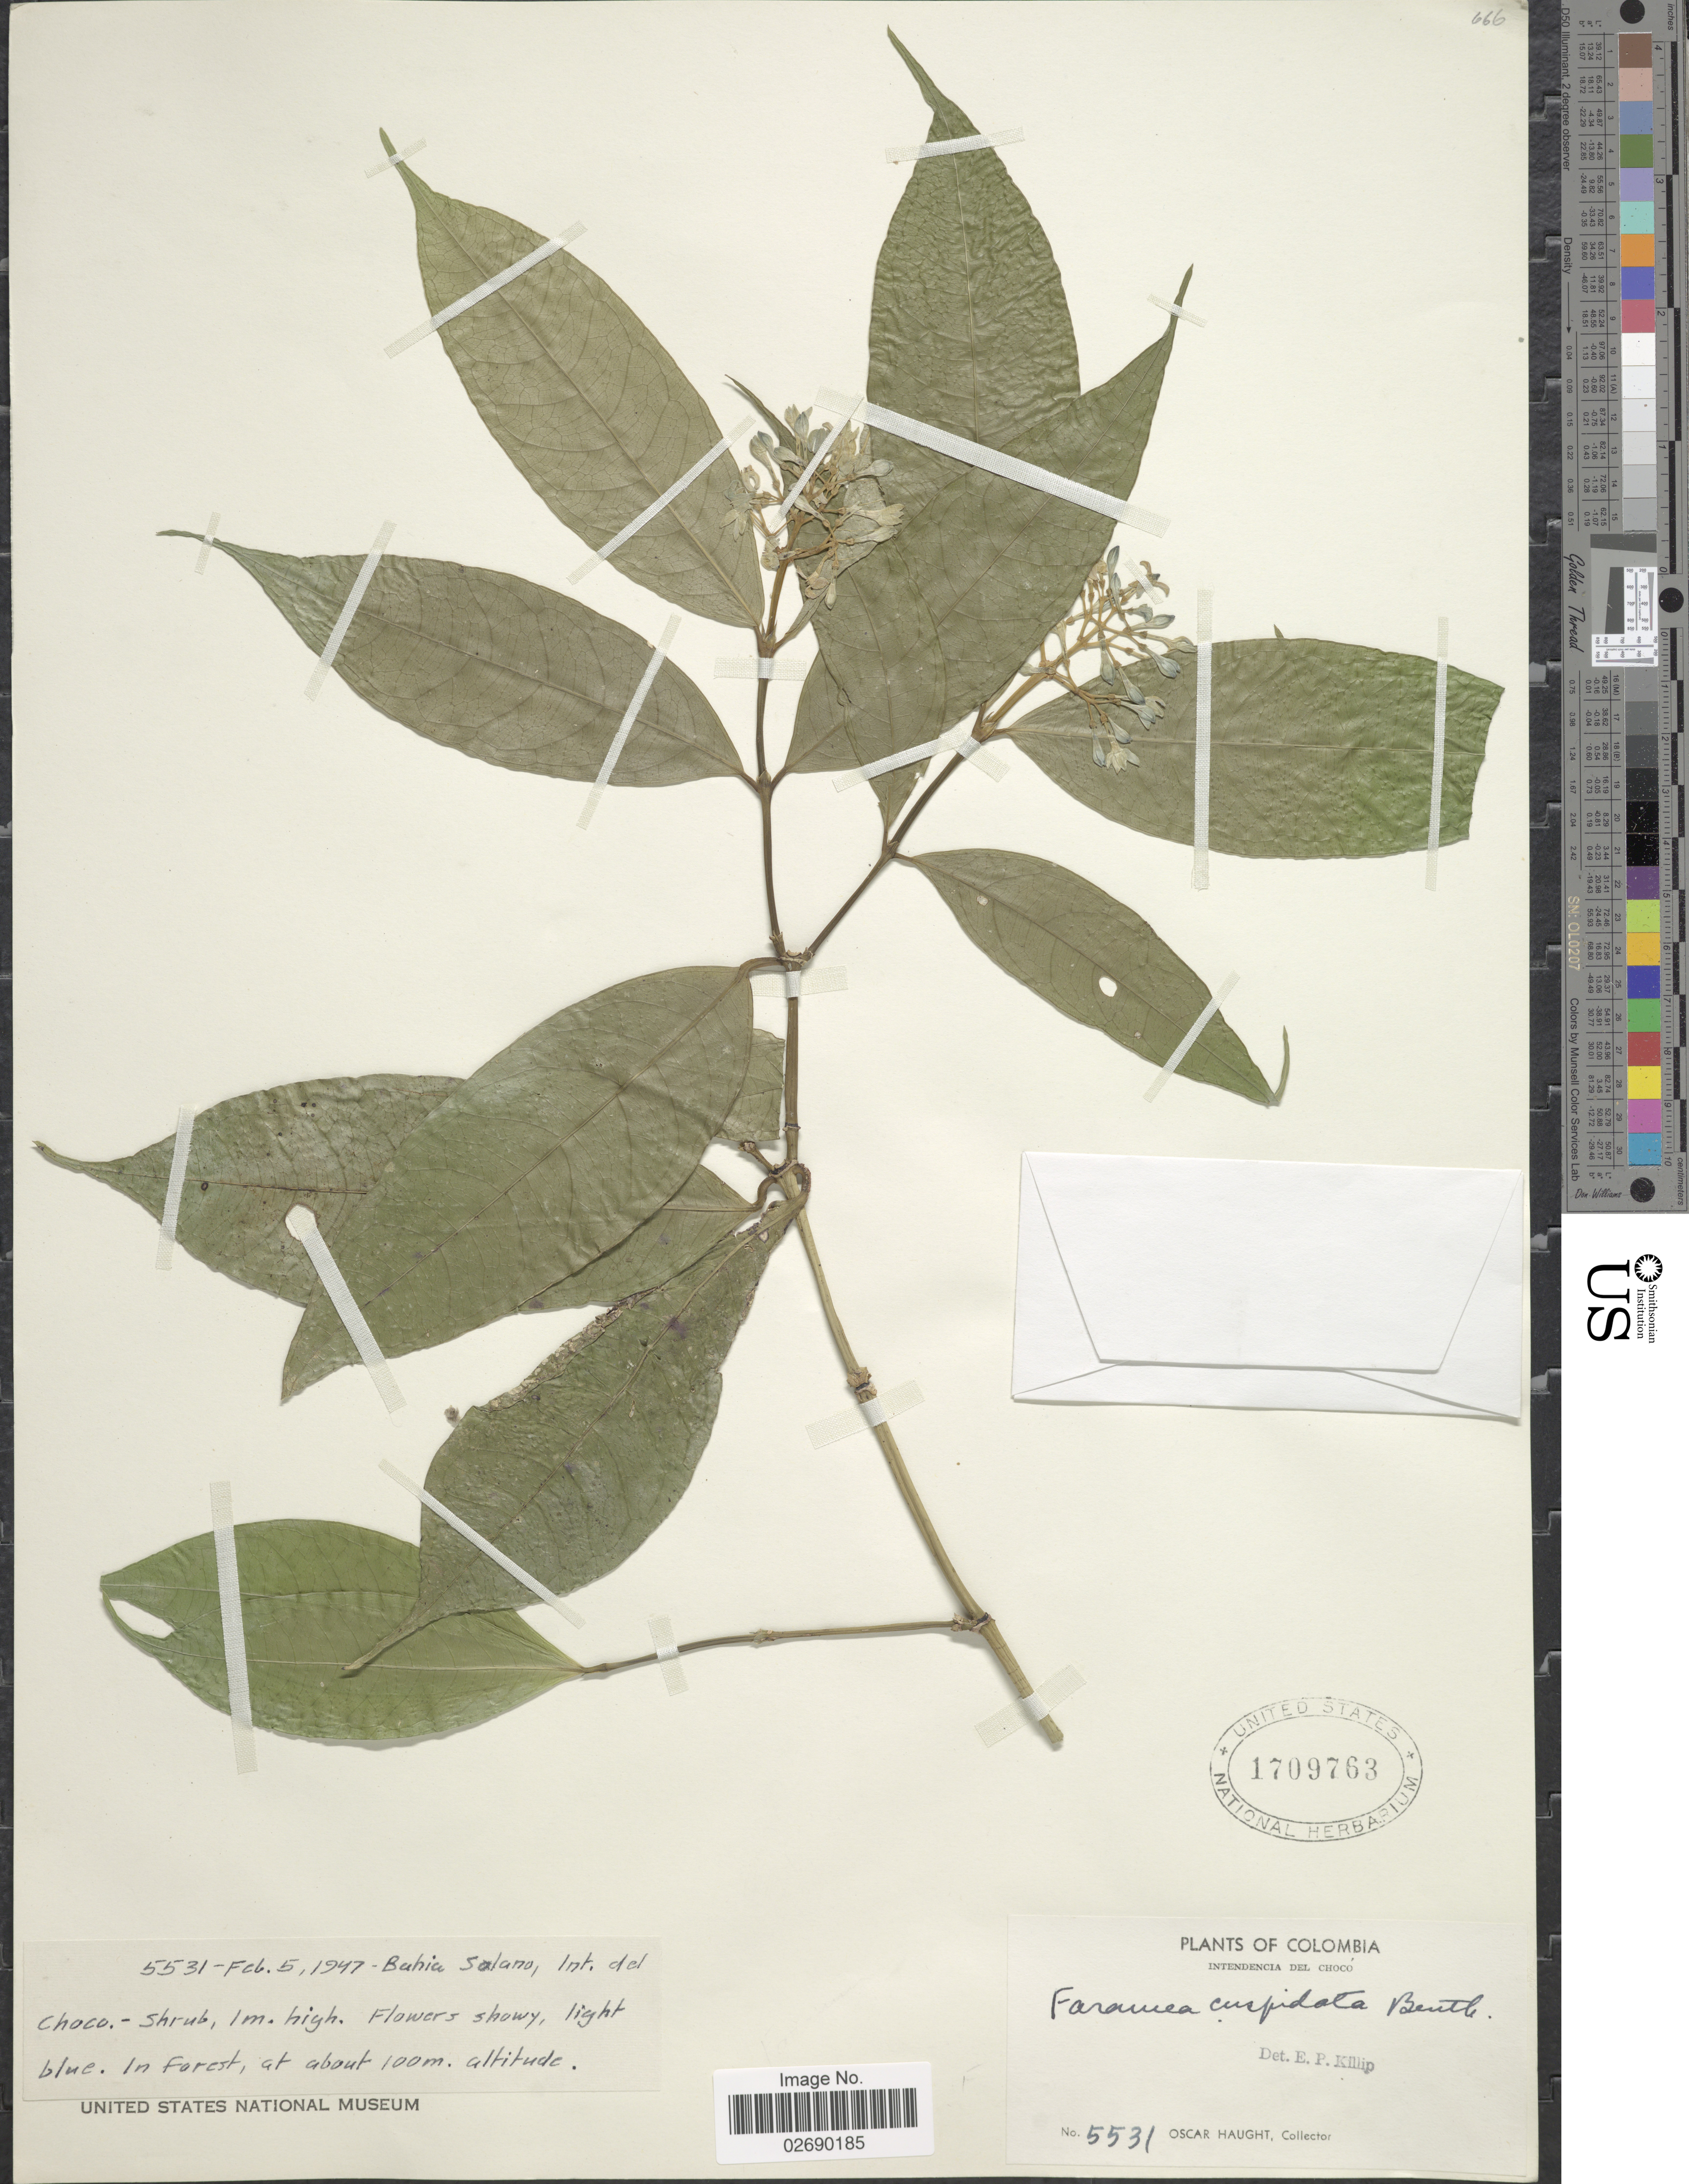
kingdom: Plantae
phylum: Tracheophyta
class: Magnoliopsida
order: Gentianales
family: Rubiaceae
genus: Faramea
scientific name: Faramea cuspidata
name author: Benth.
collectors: O. Haught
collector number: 5531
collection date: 1947-02-05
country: Colombia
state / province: Chocó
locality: Intendencia del Chocó, Bahia, In forest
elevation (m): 100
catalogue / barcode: US 1709763